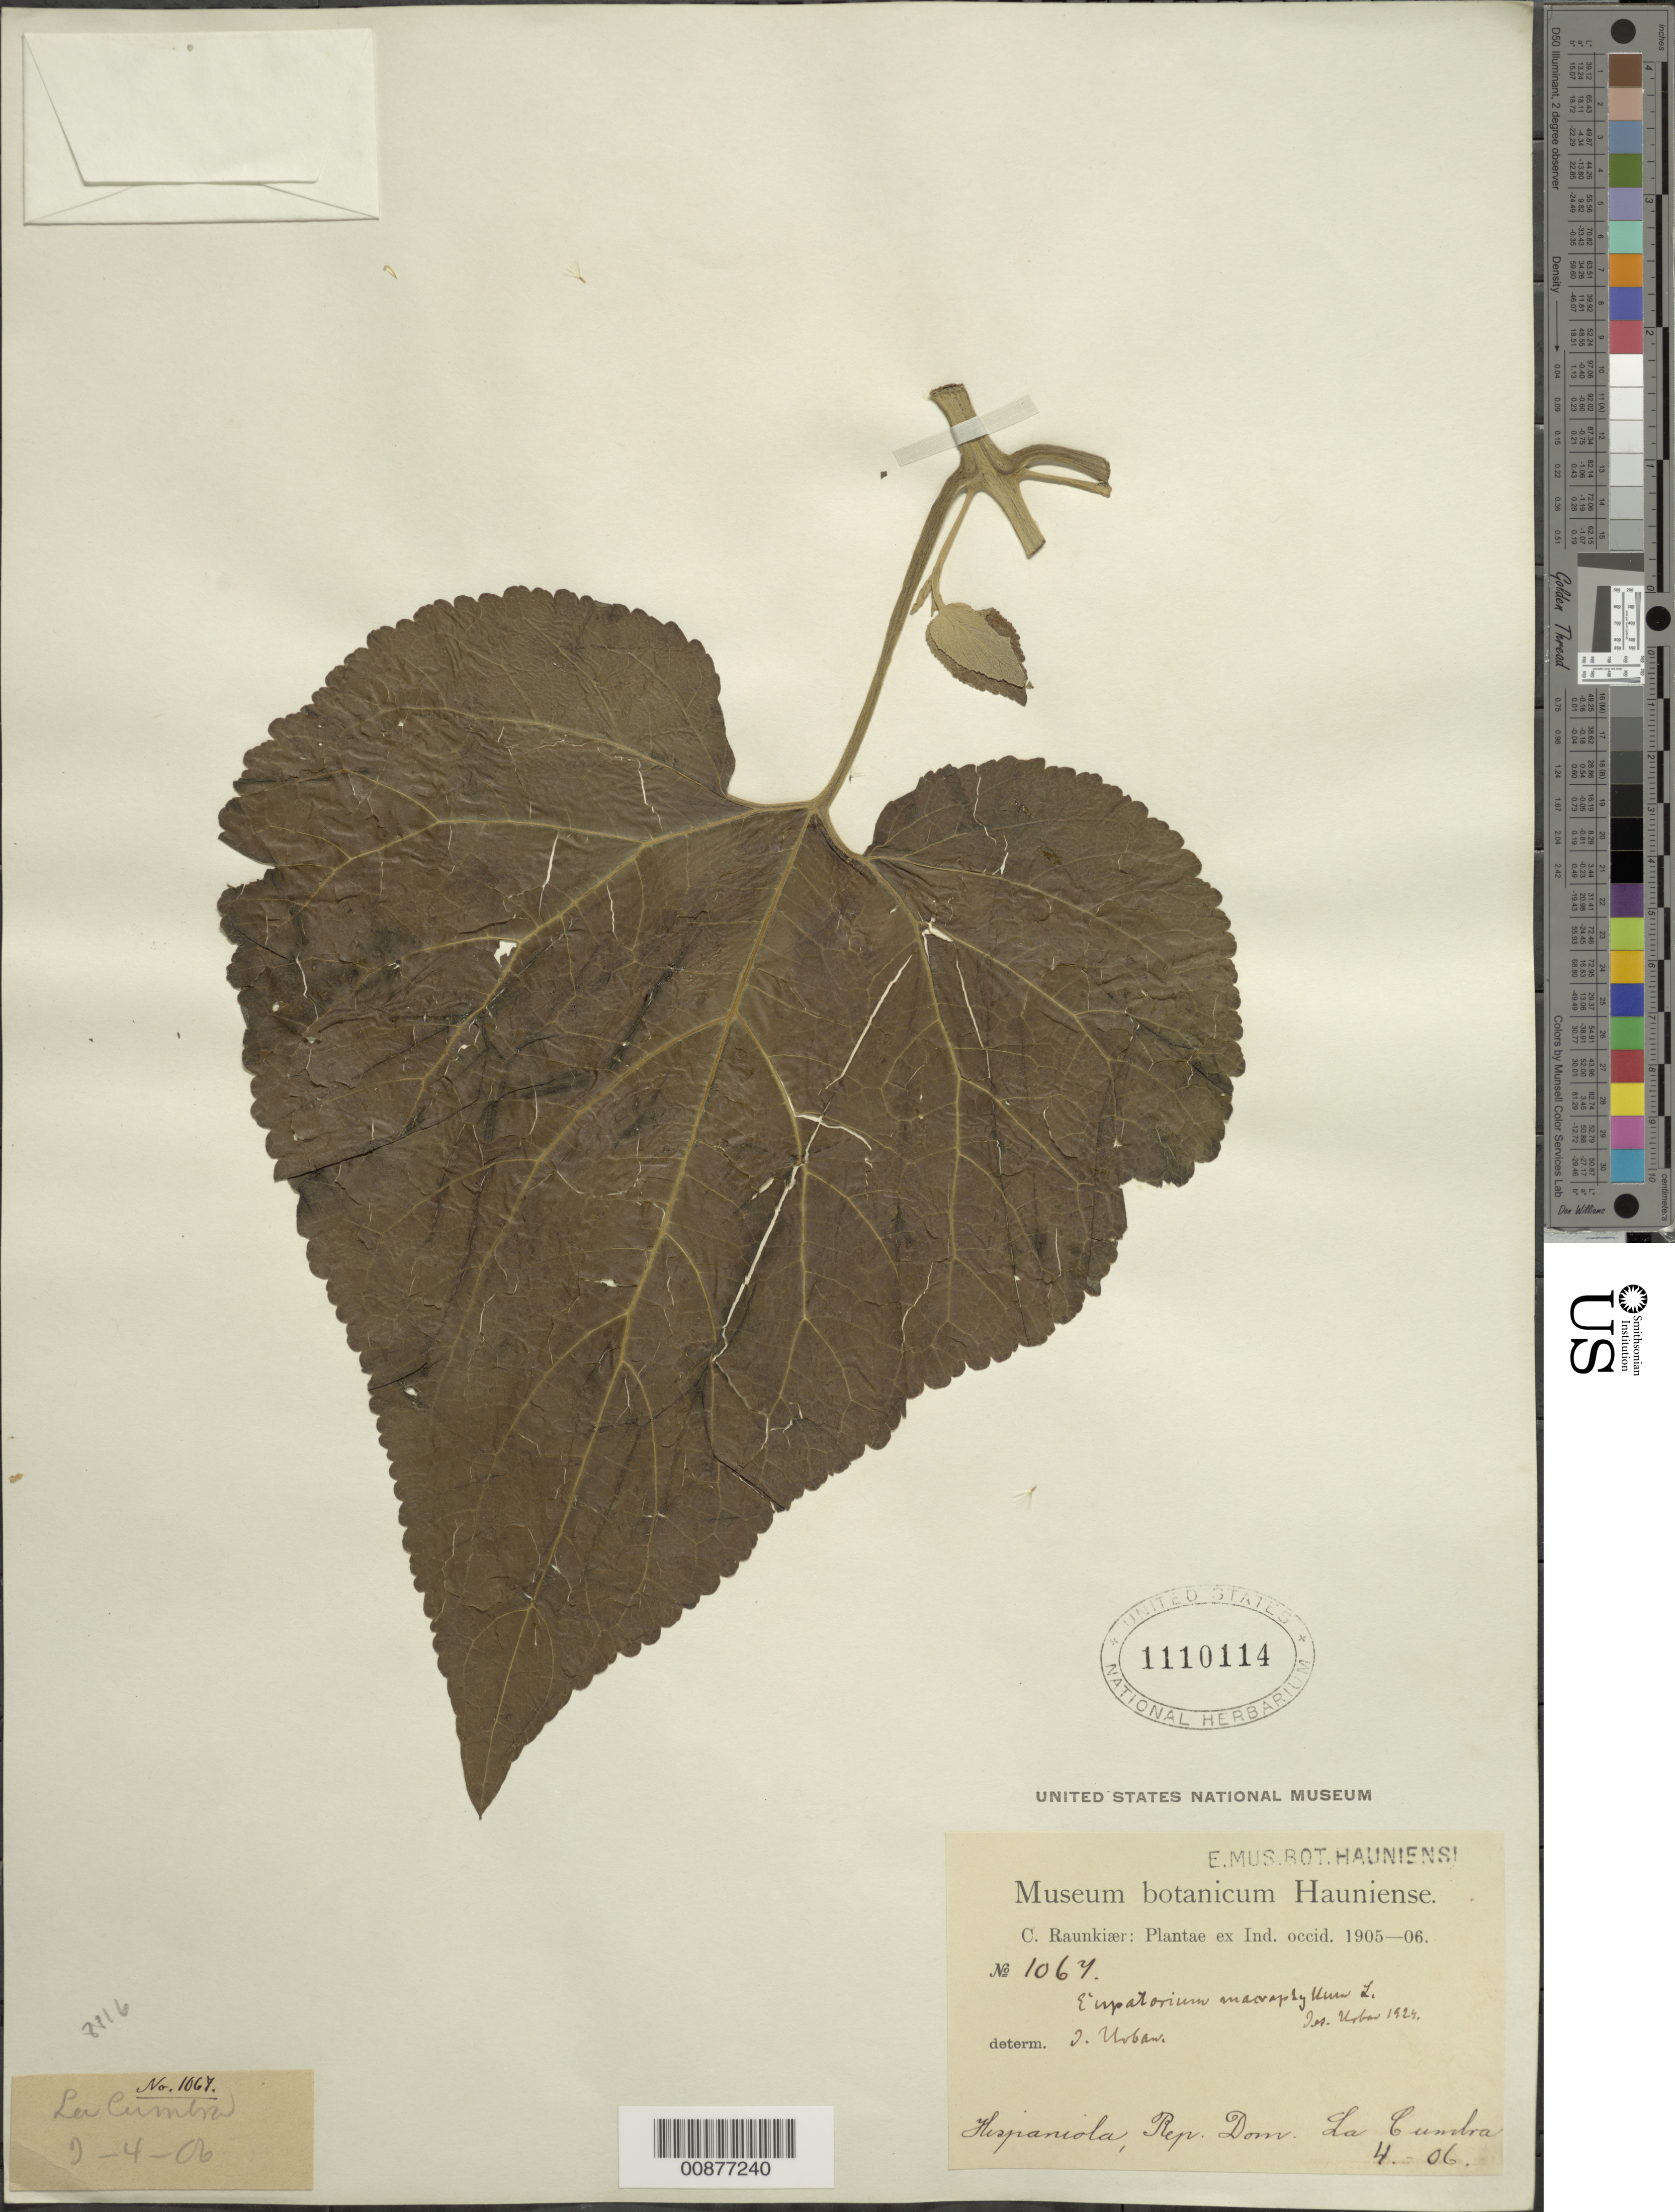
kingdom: Plantae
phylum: Tracheophyta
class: Magnoliopsida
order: Asterales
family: Asteraceae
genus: Hebeclinium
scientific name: Hebeclinium macrophyllum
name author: (L.) DC.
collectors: C. C. Raunkiaer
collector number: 1067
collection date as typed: Apr 1906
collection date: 1906-04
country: Dominican Republic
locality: La Cumbra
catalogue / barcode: US 1110114